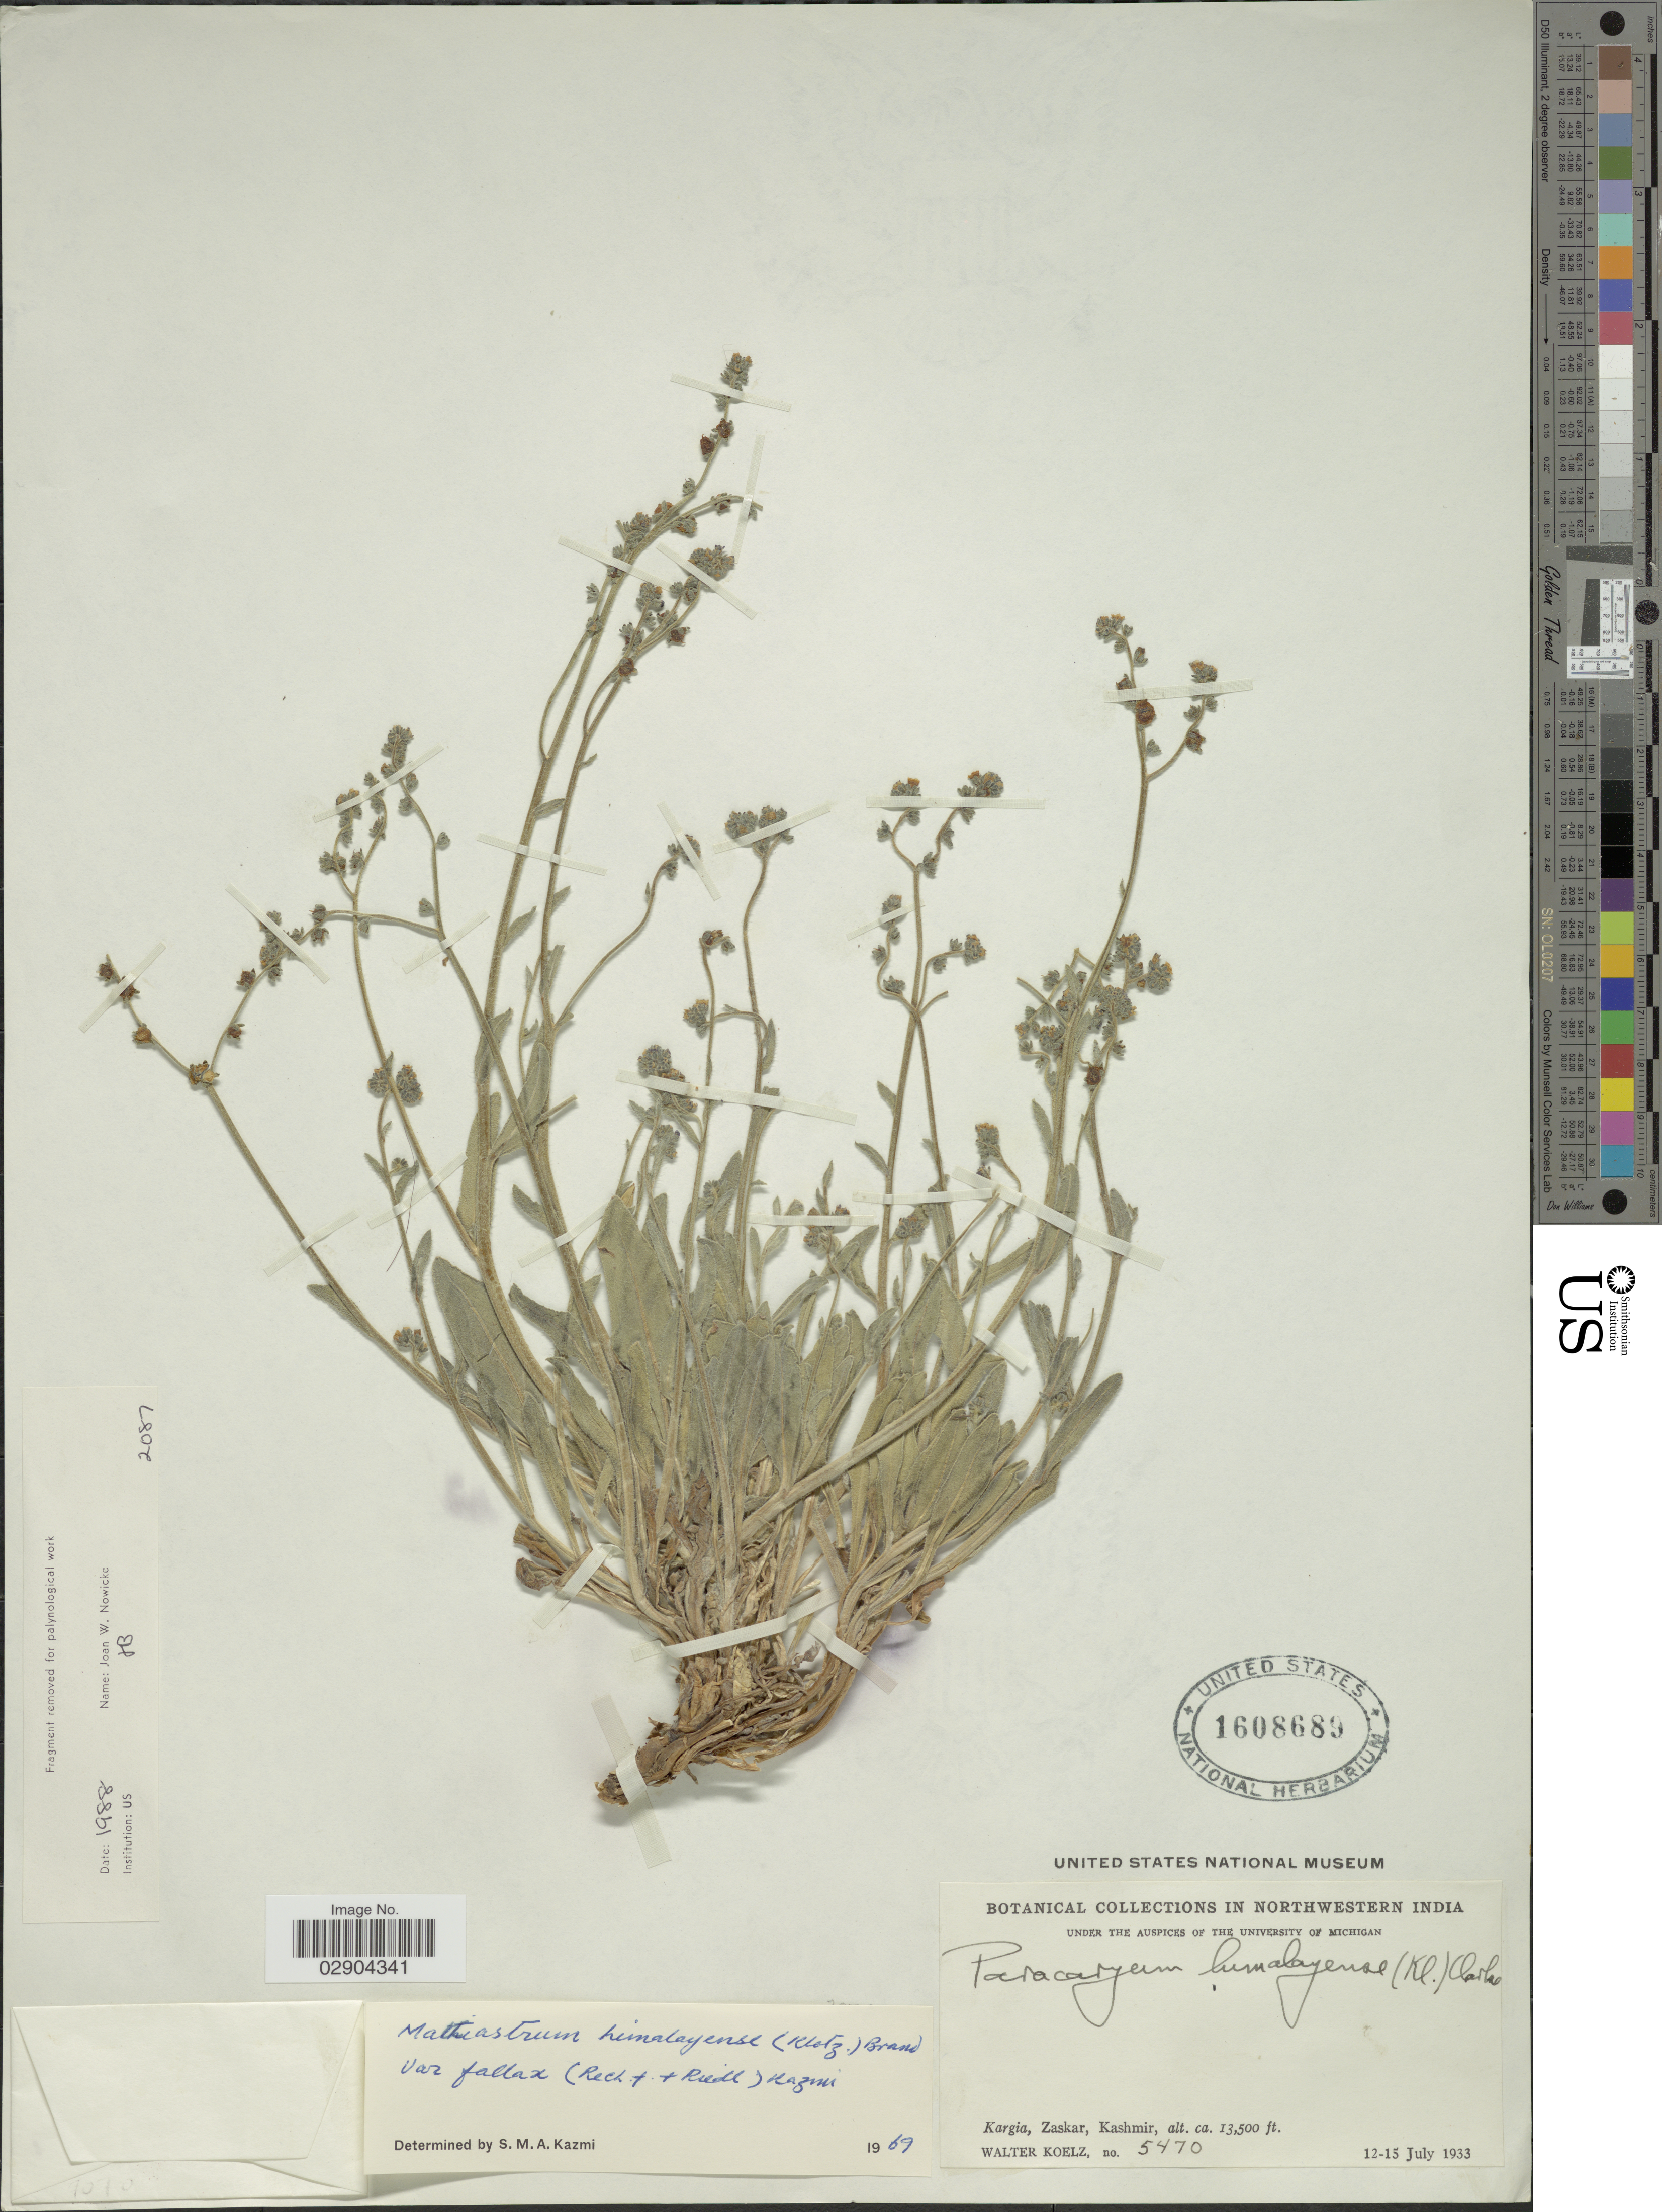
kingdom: Plantae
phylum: Tracheophyta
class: Magnoliopsida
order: Boraginales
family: Boraginaceae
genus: Mattiastrum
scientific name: Mattiastrum himalayense var. fallax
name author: (Rech. f. & Riedl) Kazmi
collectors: W. N. Koelz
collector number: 5470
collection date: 1933-07-12/1933-07-15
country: India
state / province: Jammu and Kashmir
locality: In Northwestern India. Kargia, Zaskar, Kashmir.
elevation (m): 4115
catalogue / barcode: US 1608689